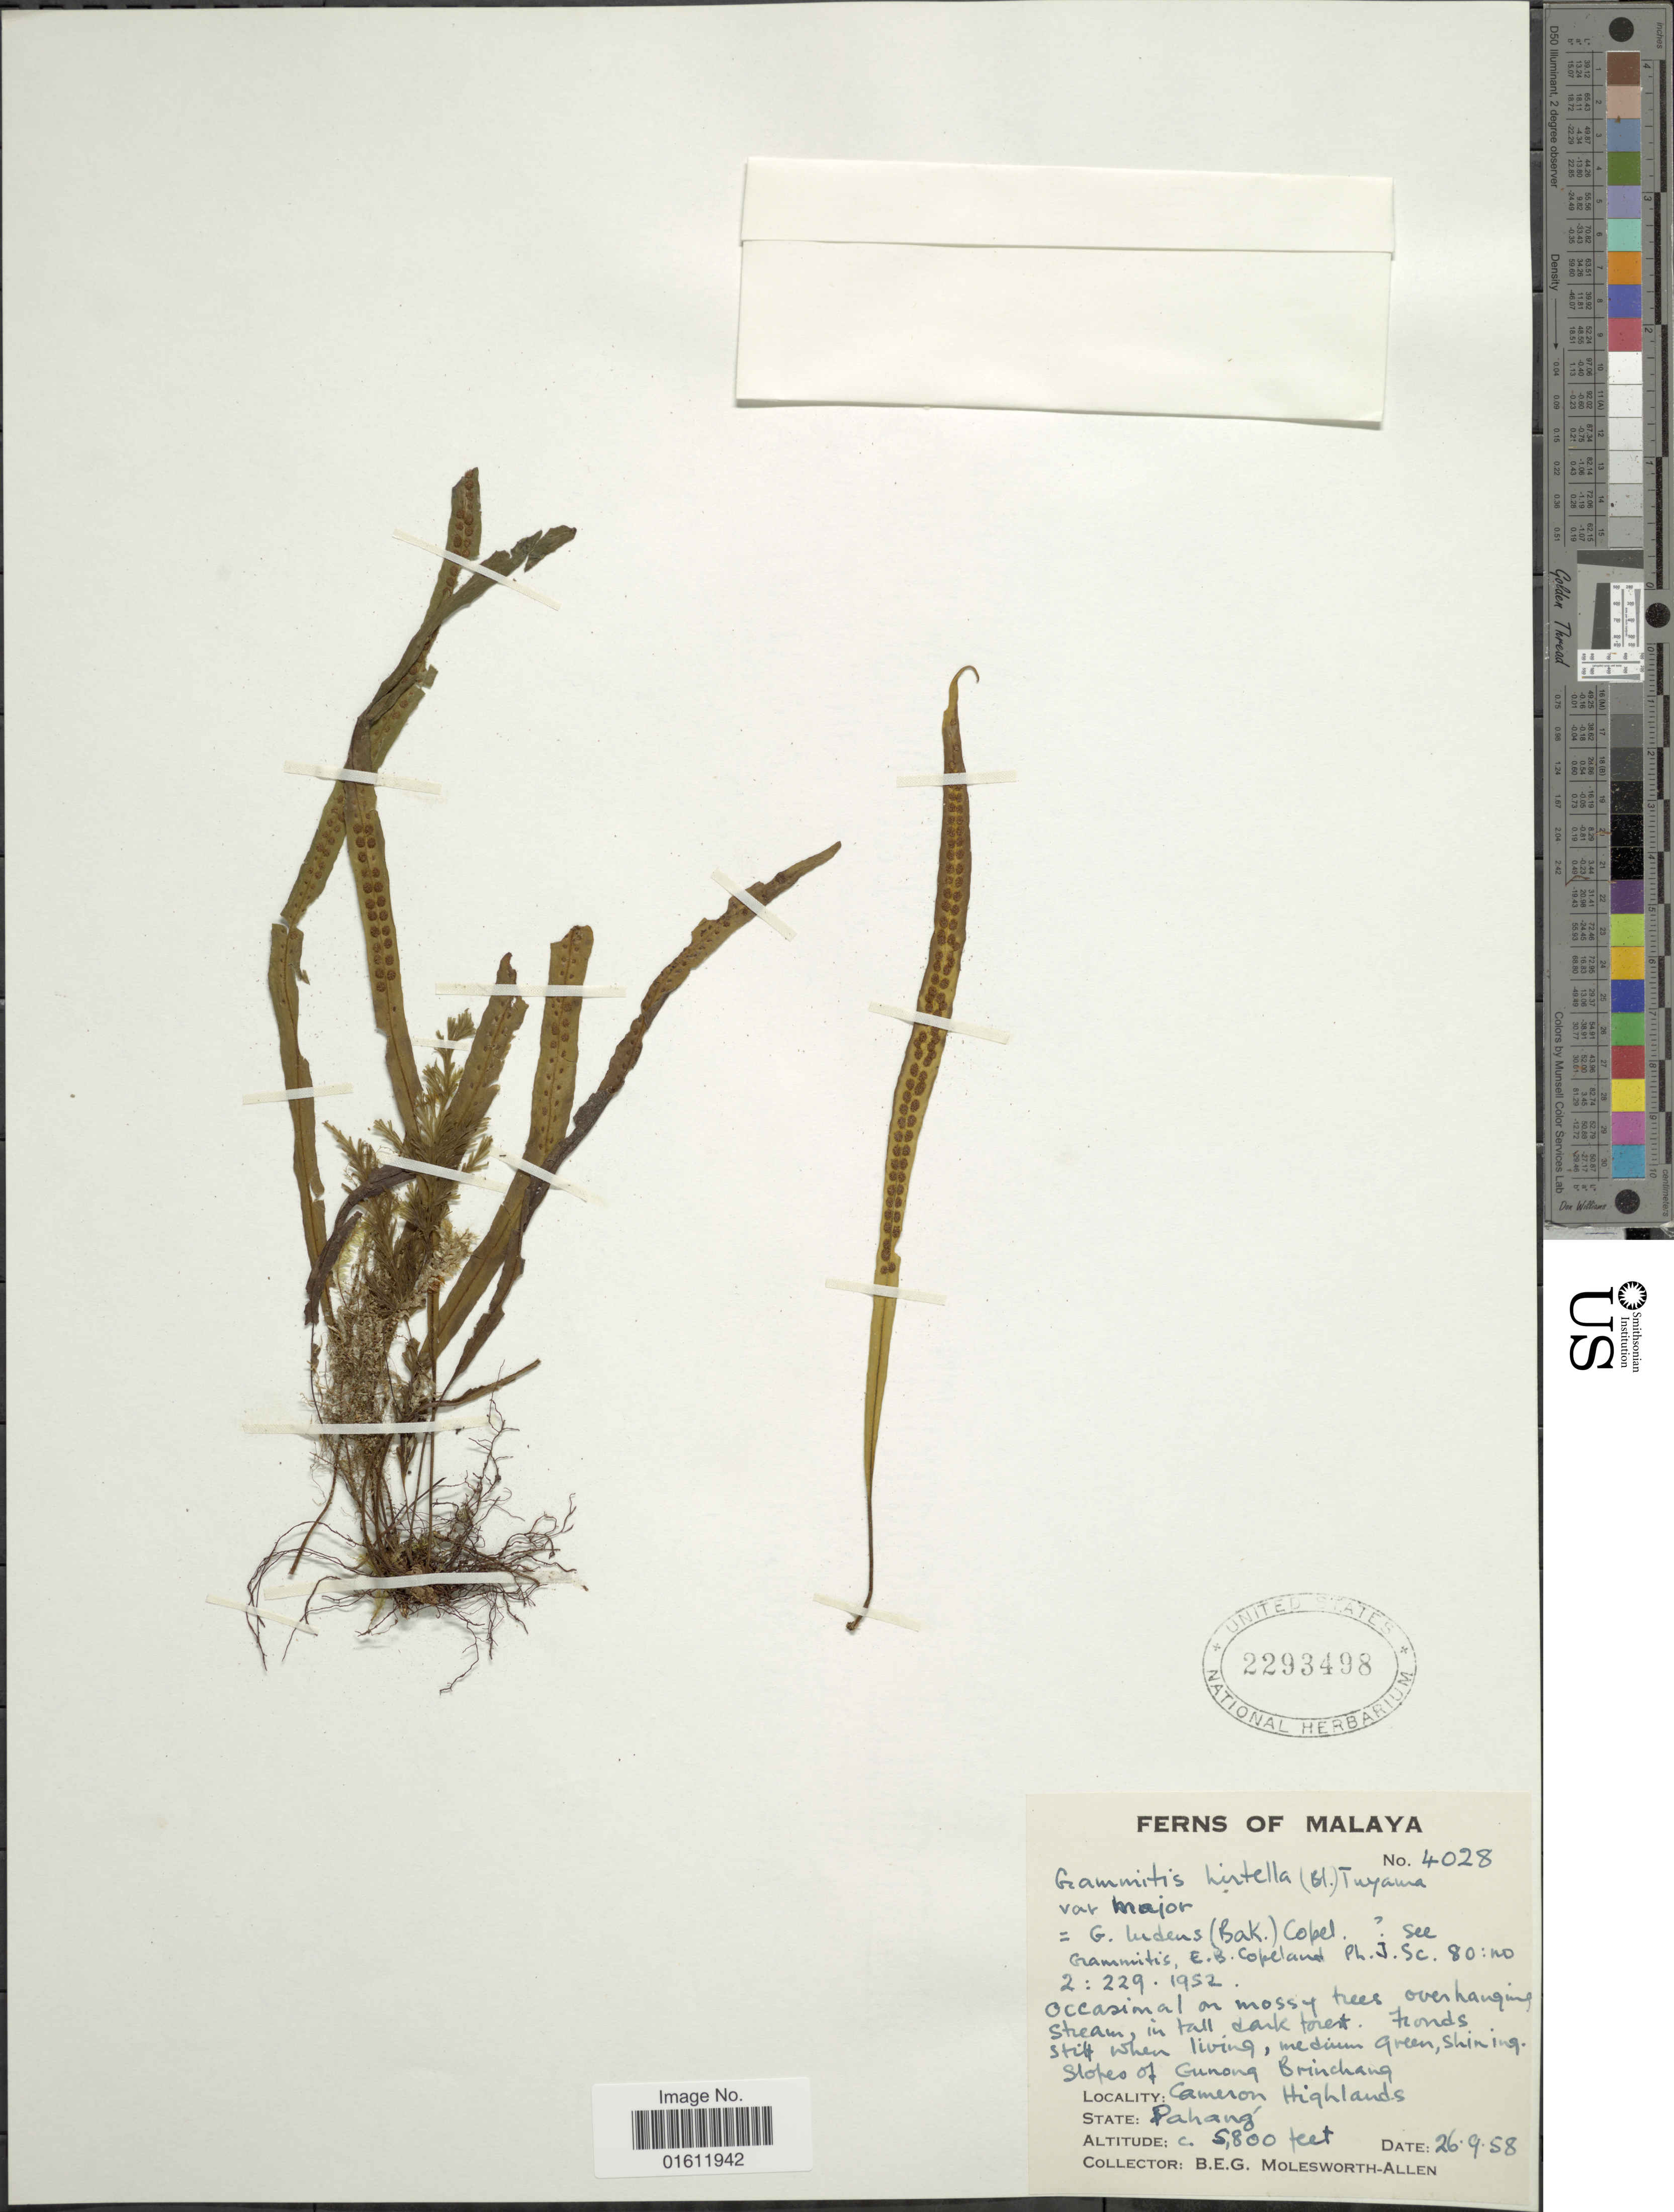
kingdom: Plantae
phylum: Tracheophyta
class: Polypodiopsida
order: Polypodiales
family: Polypodiaceae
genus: Radiogrammitis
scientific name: Radiogrammitis hirtella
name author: (Blume) Parris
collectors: B. E. G. Molesworth-Allen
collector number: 4028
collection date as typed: Transcribed d/m/y: 26/9/58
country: Malaysia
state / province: Pahang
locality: Malaya, Slopes of Gunong Brinchang, Cameron Highlands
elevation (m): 1768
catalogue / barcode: US 2293498